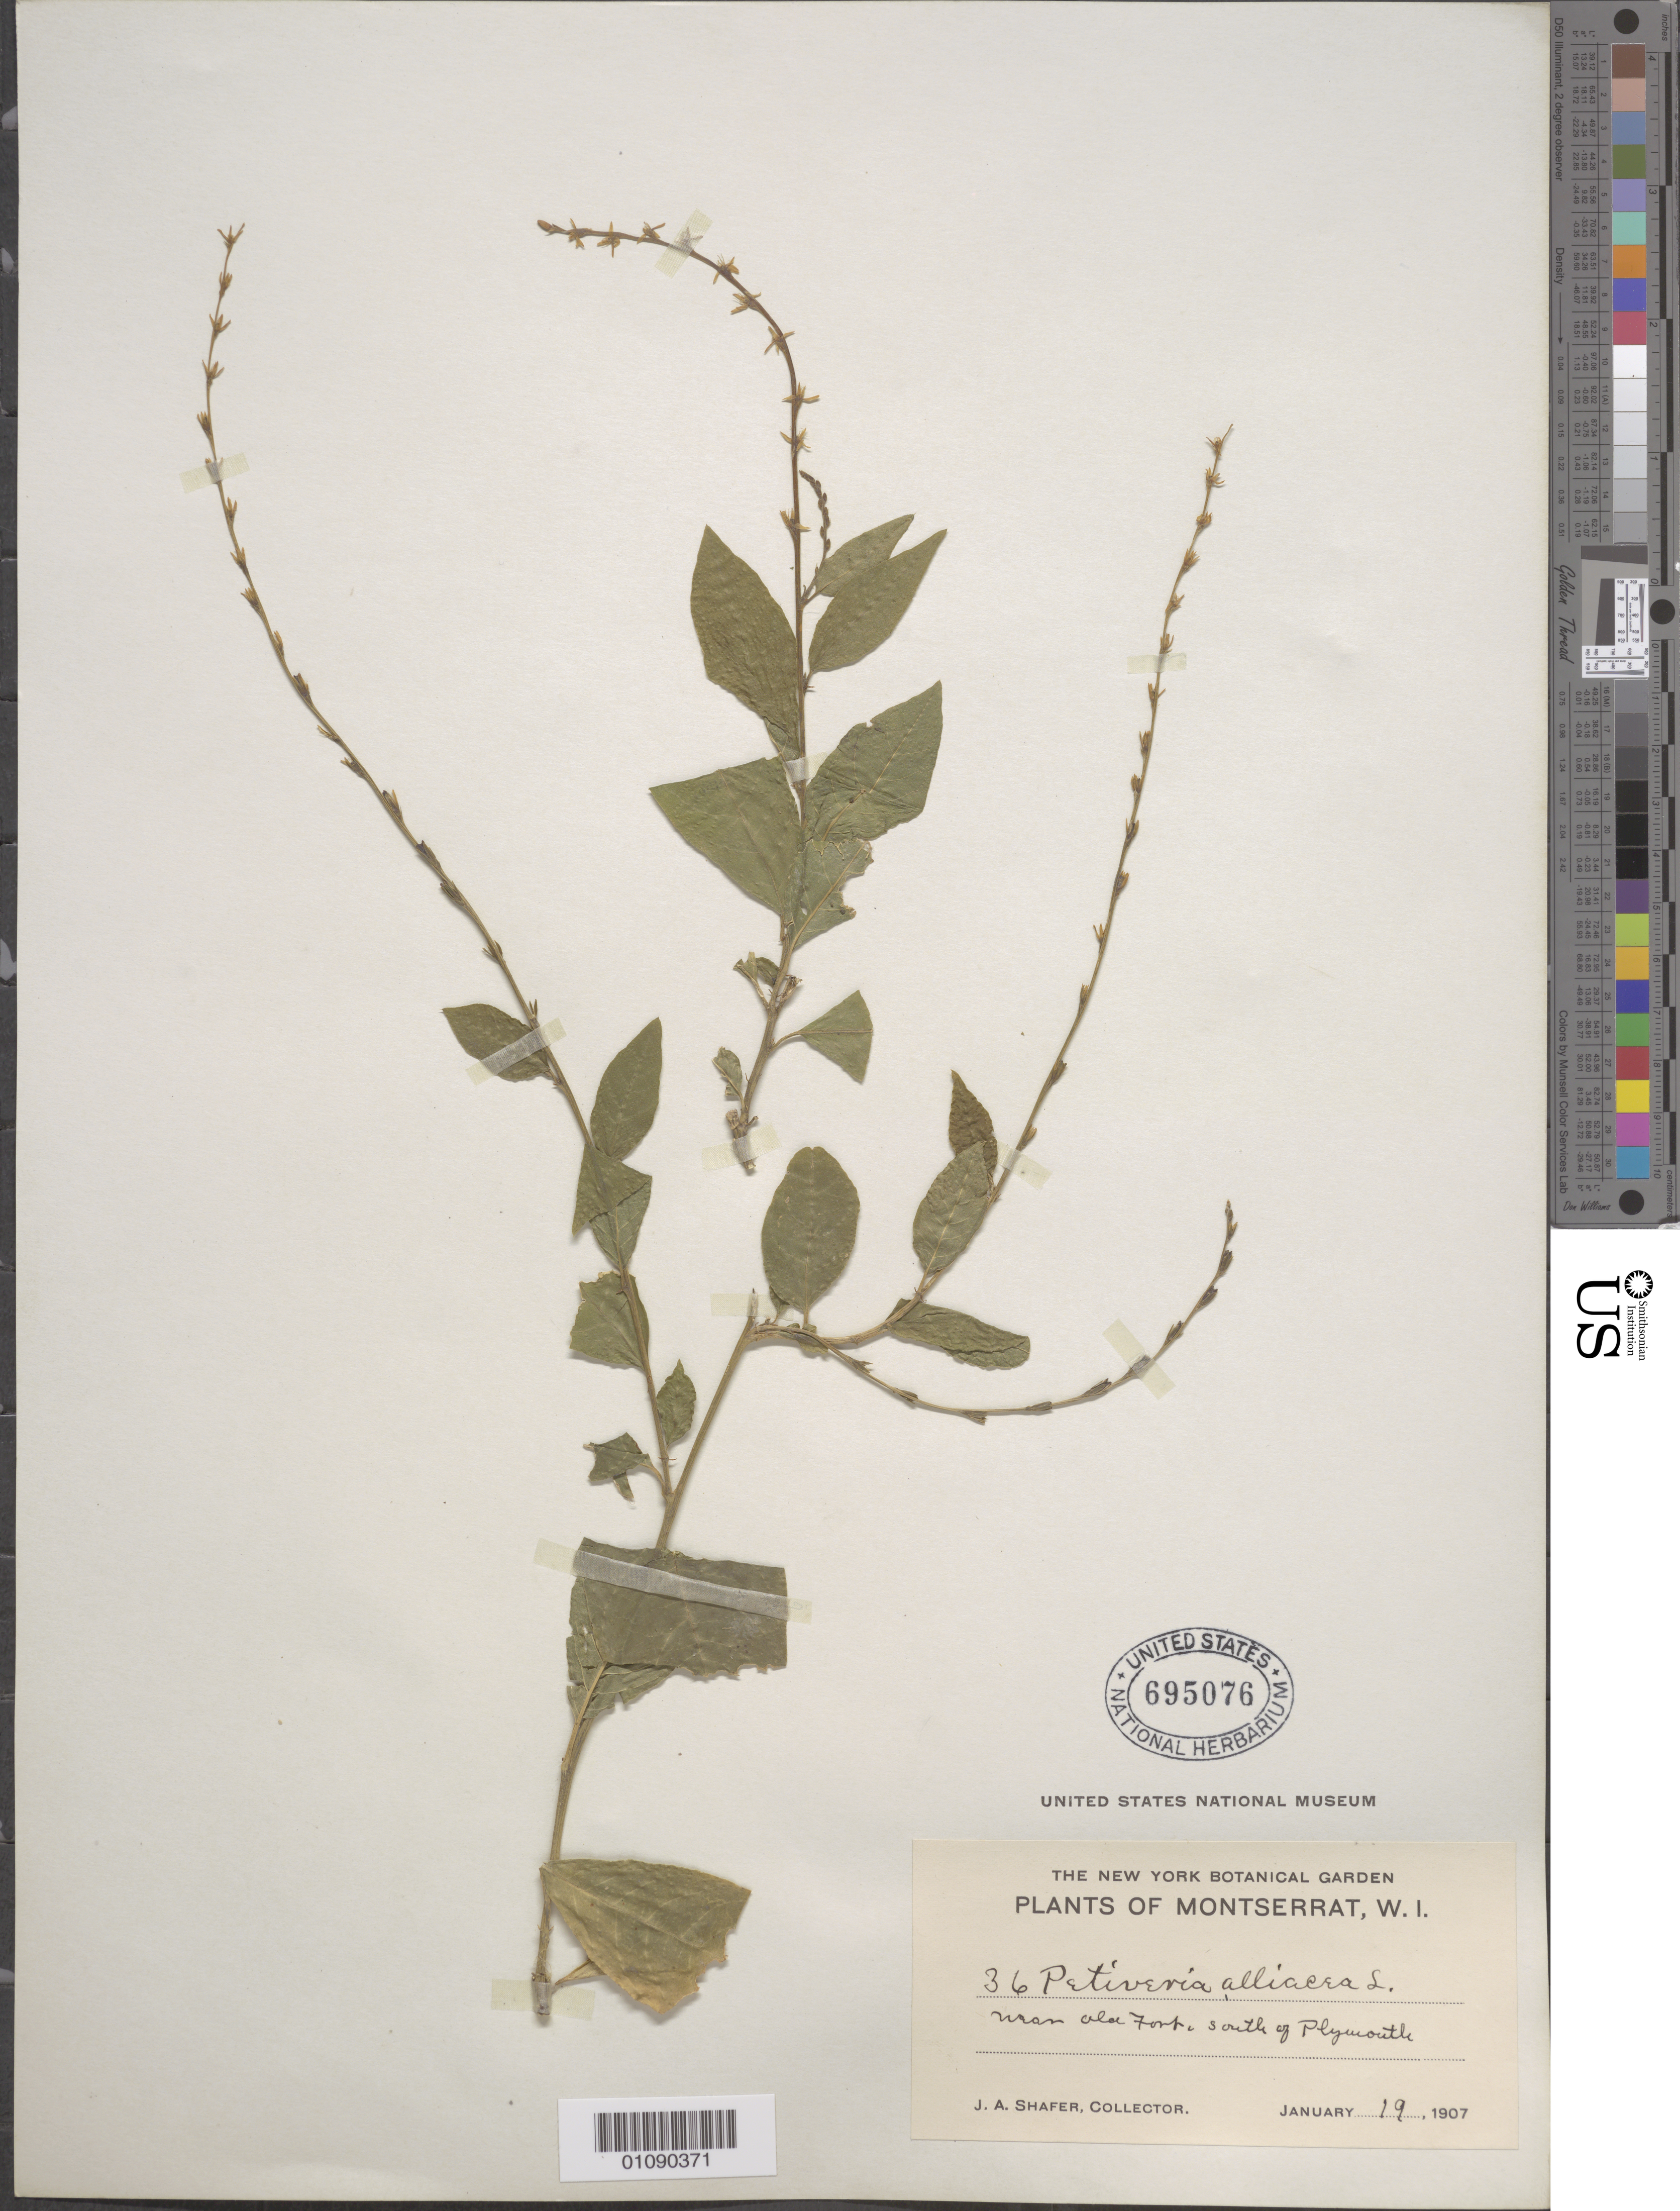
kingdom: Plantae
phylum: Tracheophyta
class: Magnoliopsida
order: Caryophyllales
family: Phytolaccaceae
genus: Petiveria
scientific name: Petiveria alliacea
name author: L.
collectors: J. A. Shafer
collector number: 36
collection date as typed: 19 Jan 1907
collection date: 1907-01-19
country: Montserrat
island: Montserrat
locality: S of Plymouth, near old Fort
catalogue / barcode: US 695076